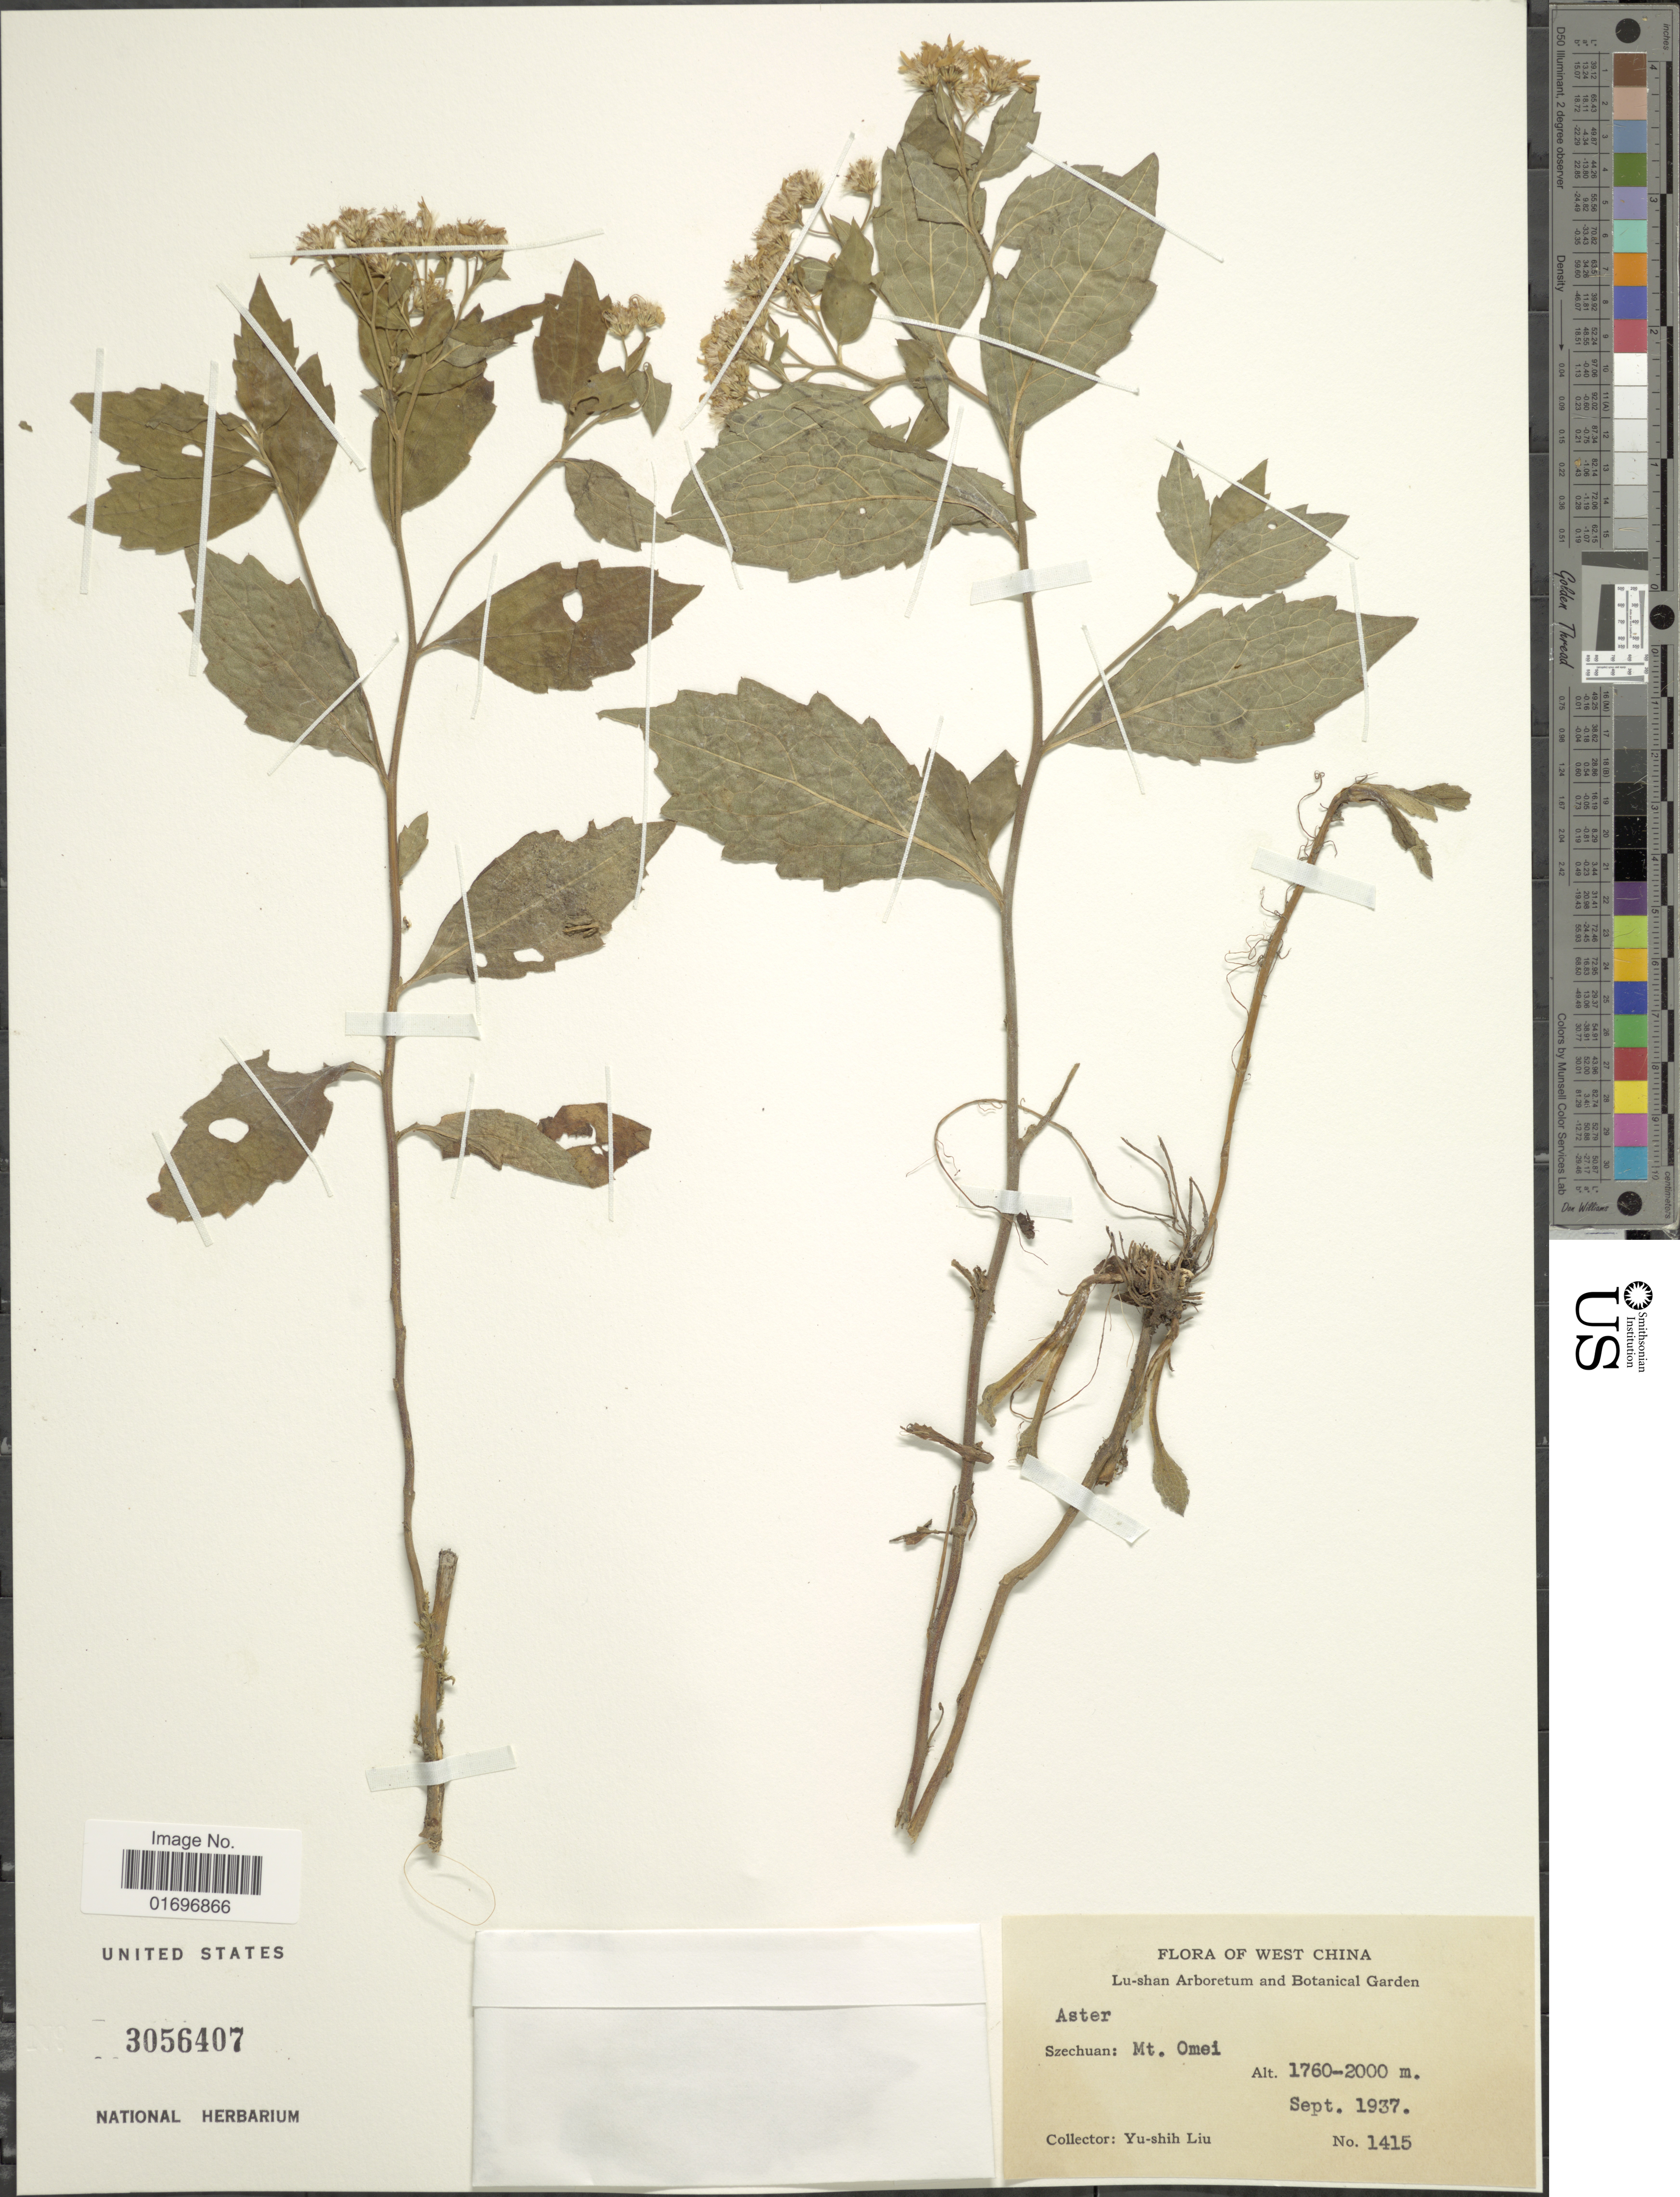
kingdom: Plantae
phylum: Tracheophyta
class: Magnoliopsida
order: Asterales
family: Asteraceae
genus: Aster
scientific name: Aster sp.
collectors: Y.-S. Liu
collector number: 1415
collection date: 1937-09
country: China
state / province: Sichuan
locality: West China. Szechuan: Mt. Omei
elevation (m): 1760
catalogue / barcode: US 3056407